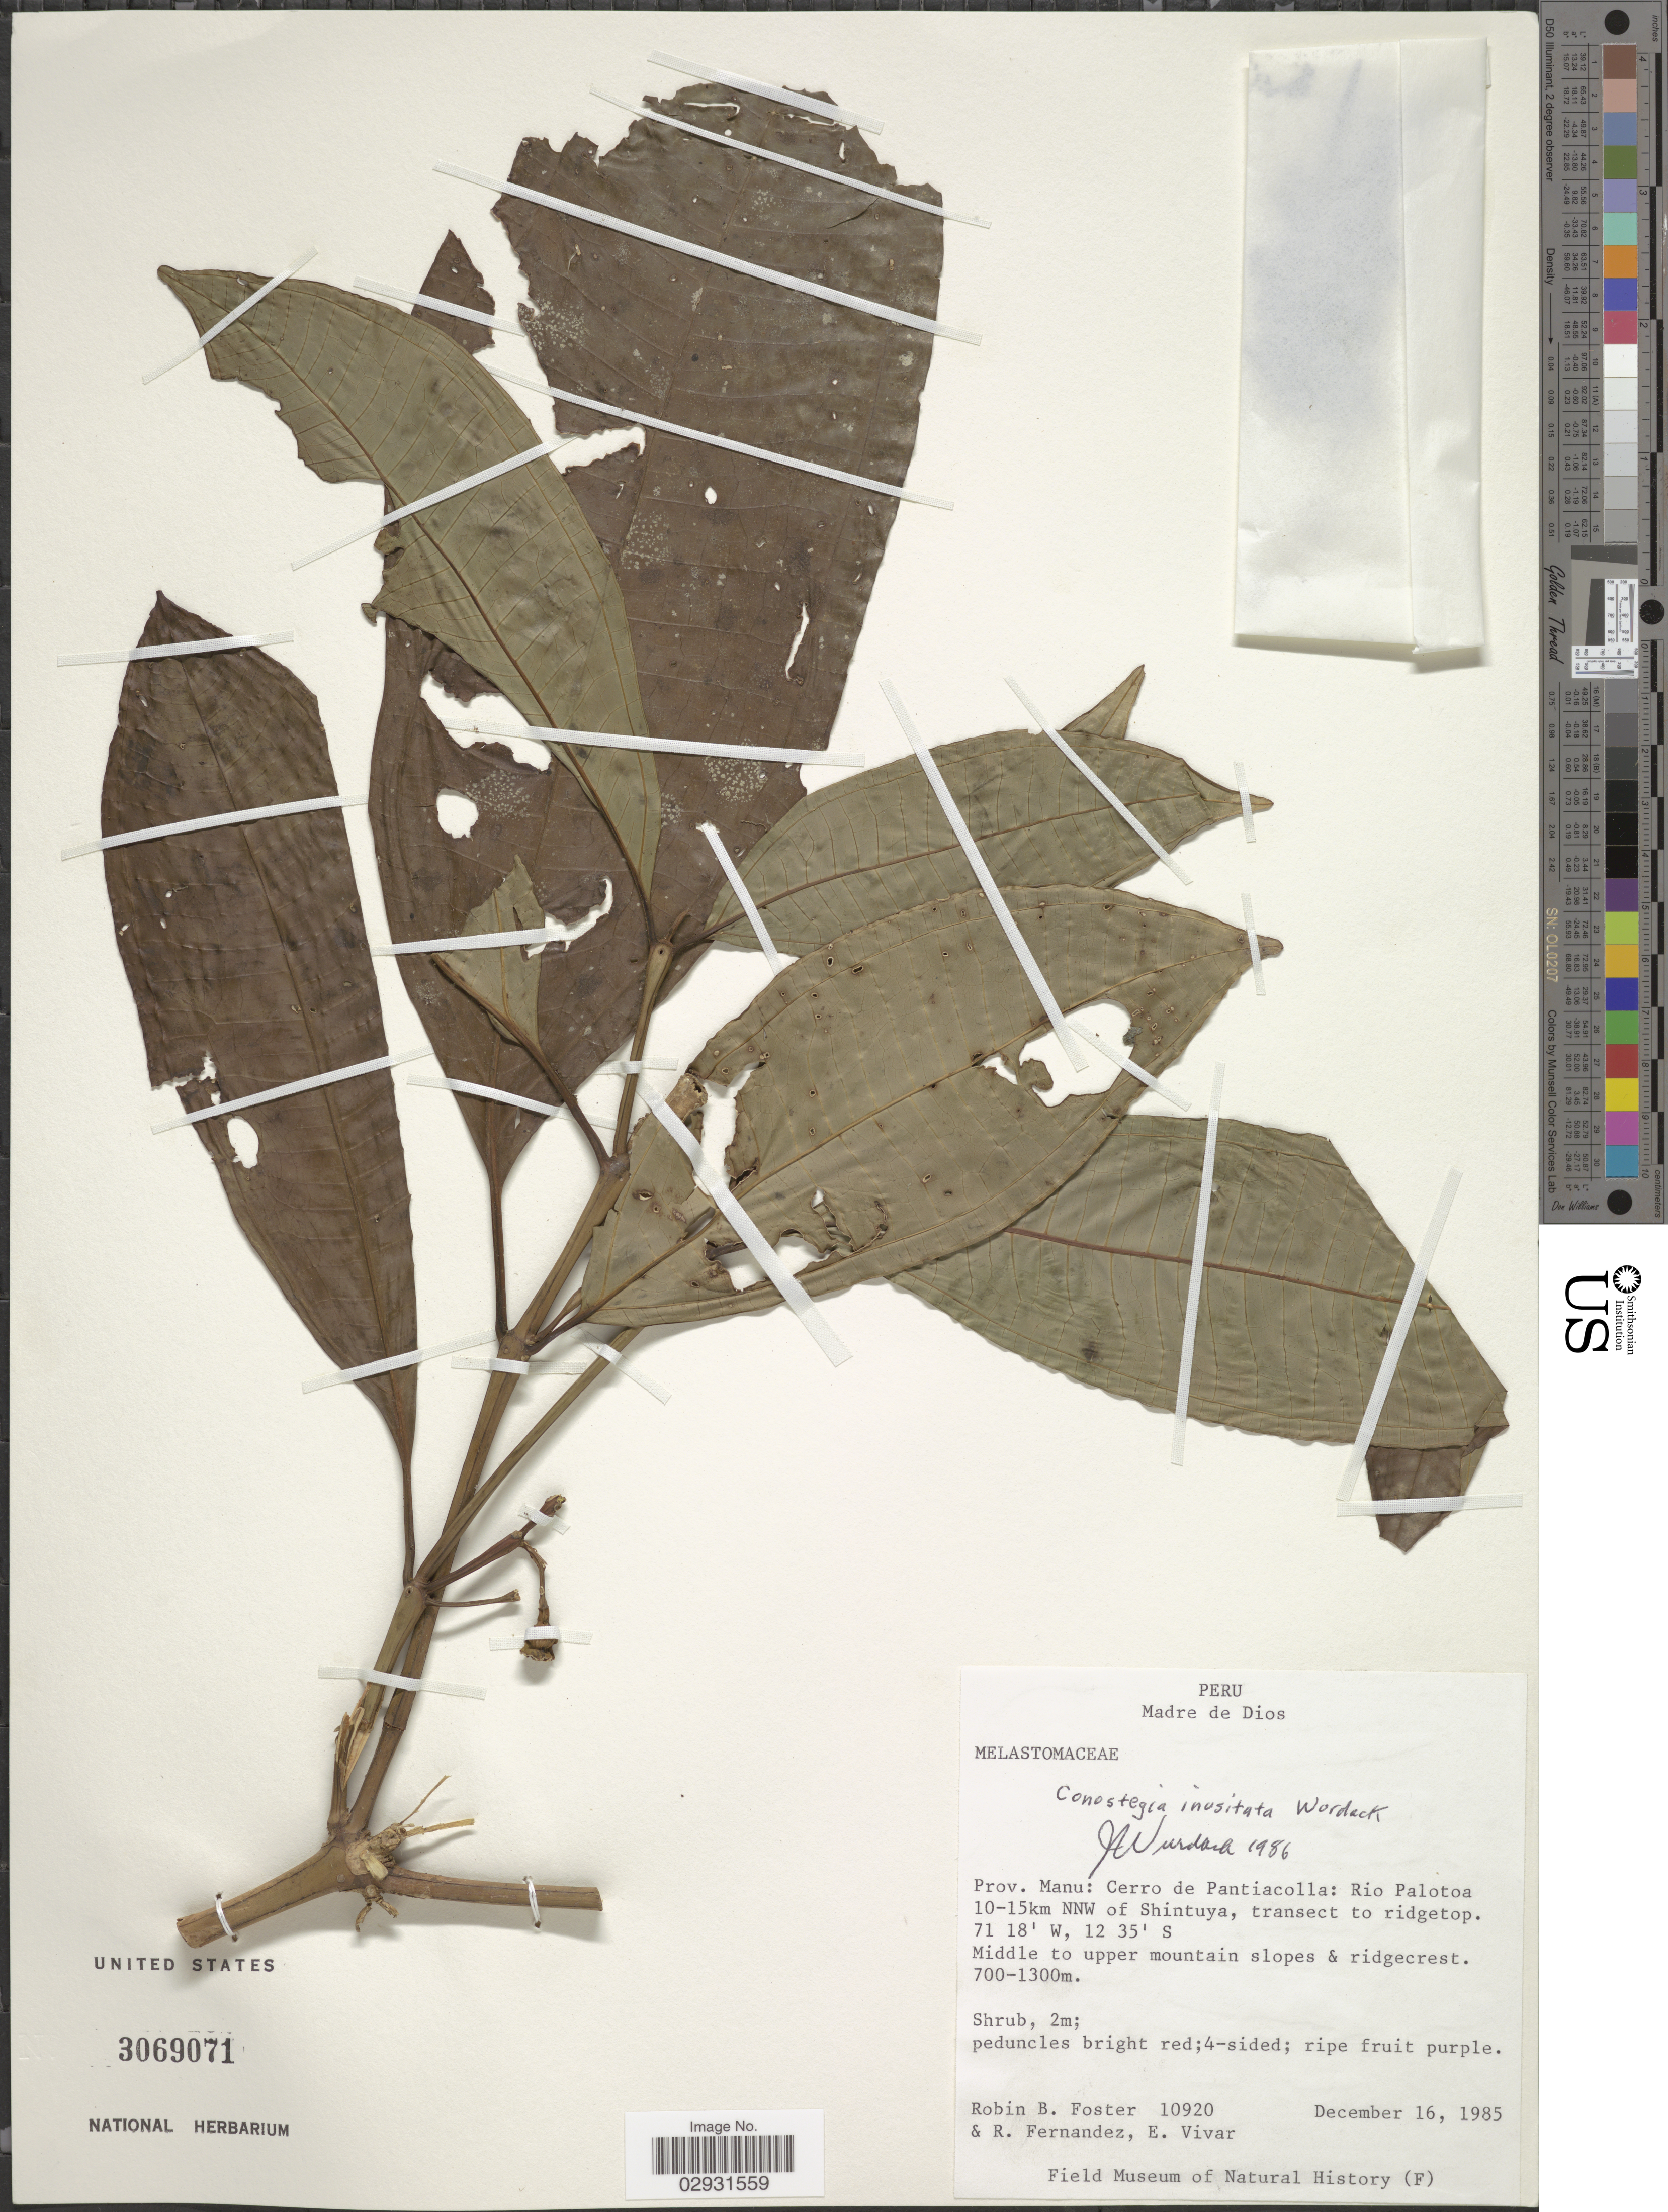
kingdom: Plantae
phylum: Tracheophyta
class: Magnoliopsida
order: Myrtales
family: Melastomataceae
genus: Miconia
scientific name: Miconia inusitata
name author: (Wurdack) Michelang. & R. Goldenb.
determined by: Michelangeli, F. A.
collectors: R. B. Foster, R. Fernandez & E. Vivar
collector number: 10920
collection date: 1985-12-16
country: Peru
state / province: Madre de Dios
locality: Prov. Manu: Cerro de Pantiacolla: Rio Palotoa 10-15km NNW of Shintuya, transect to ridgetop.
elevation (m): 700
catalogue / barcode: US 3069071